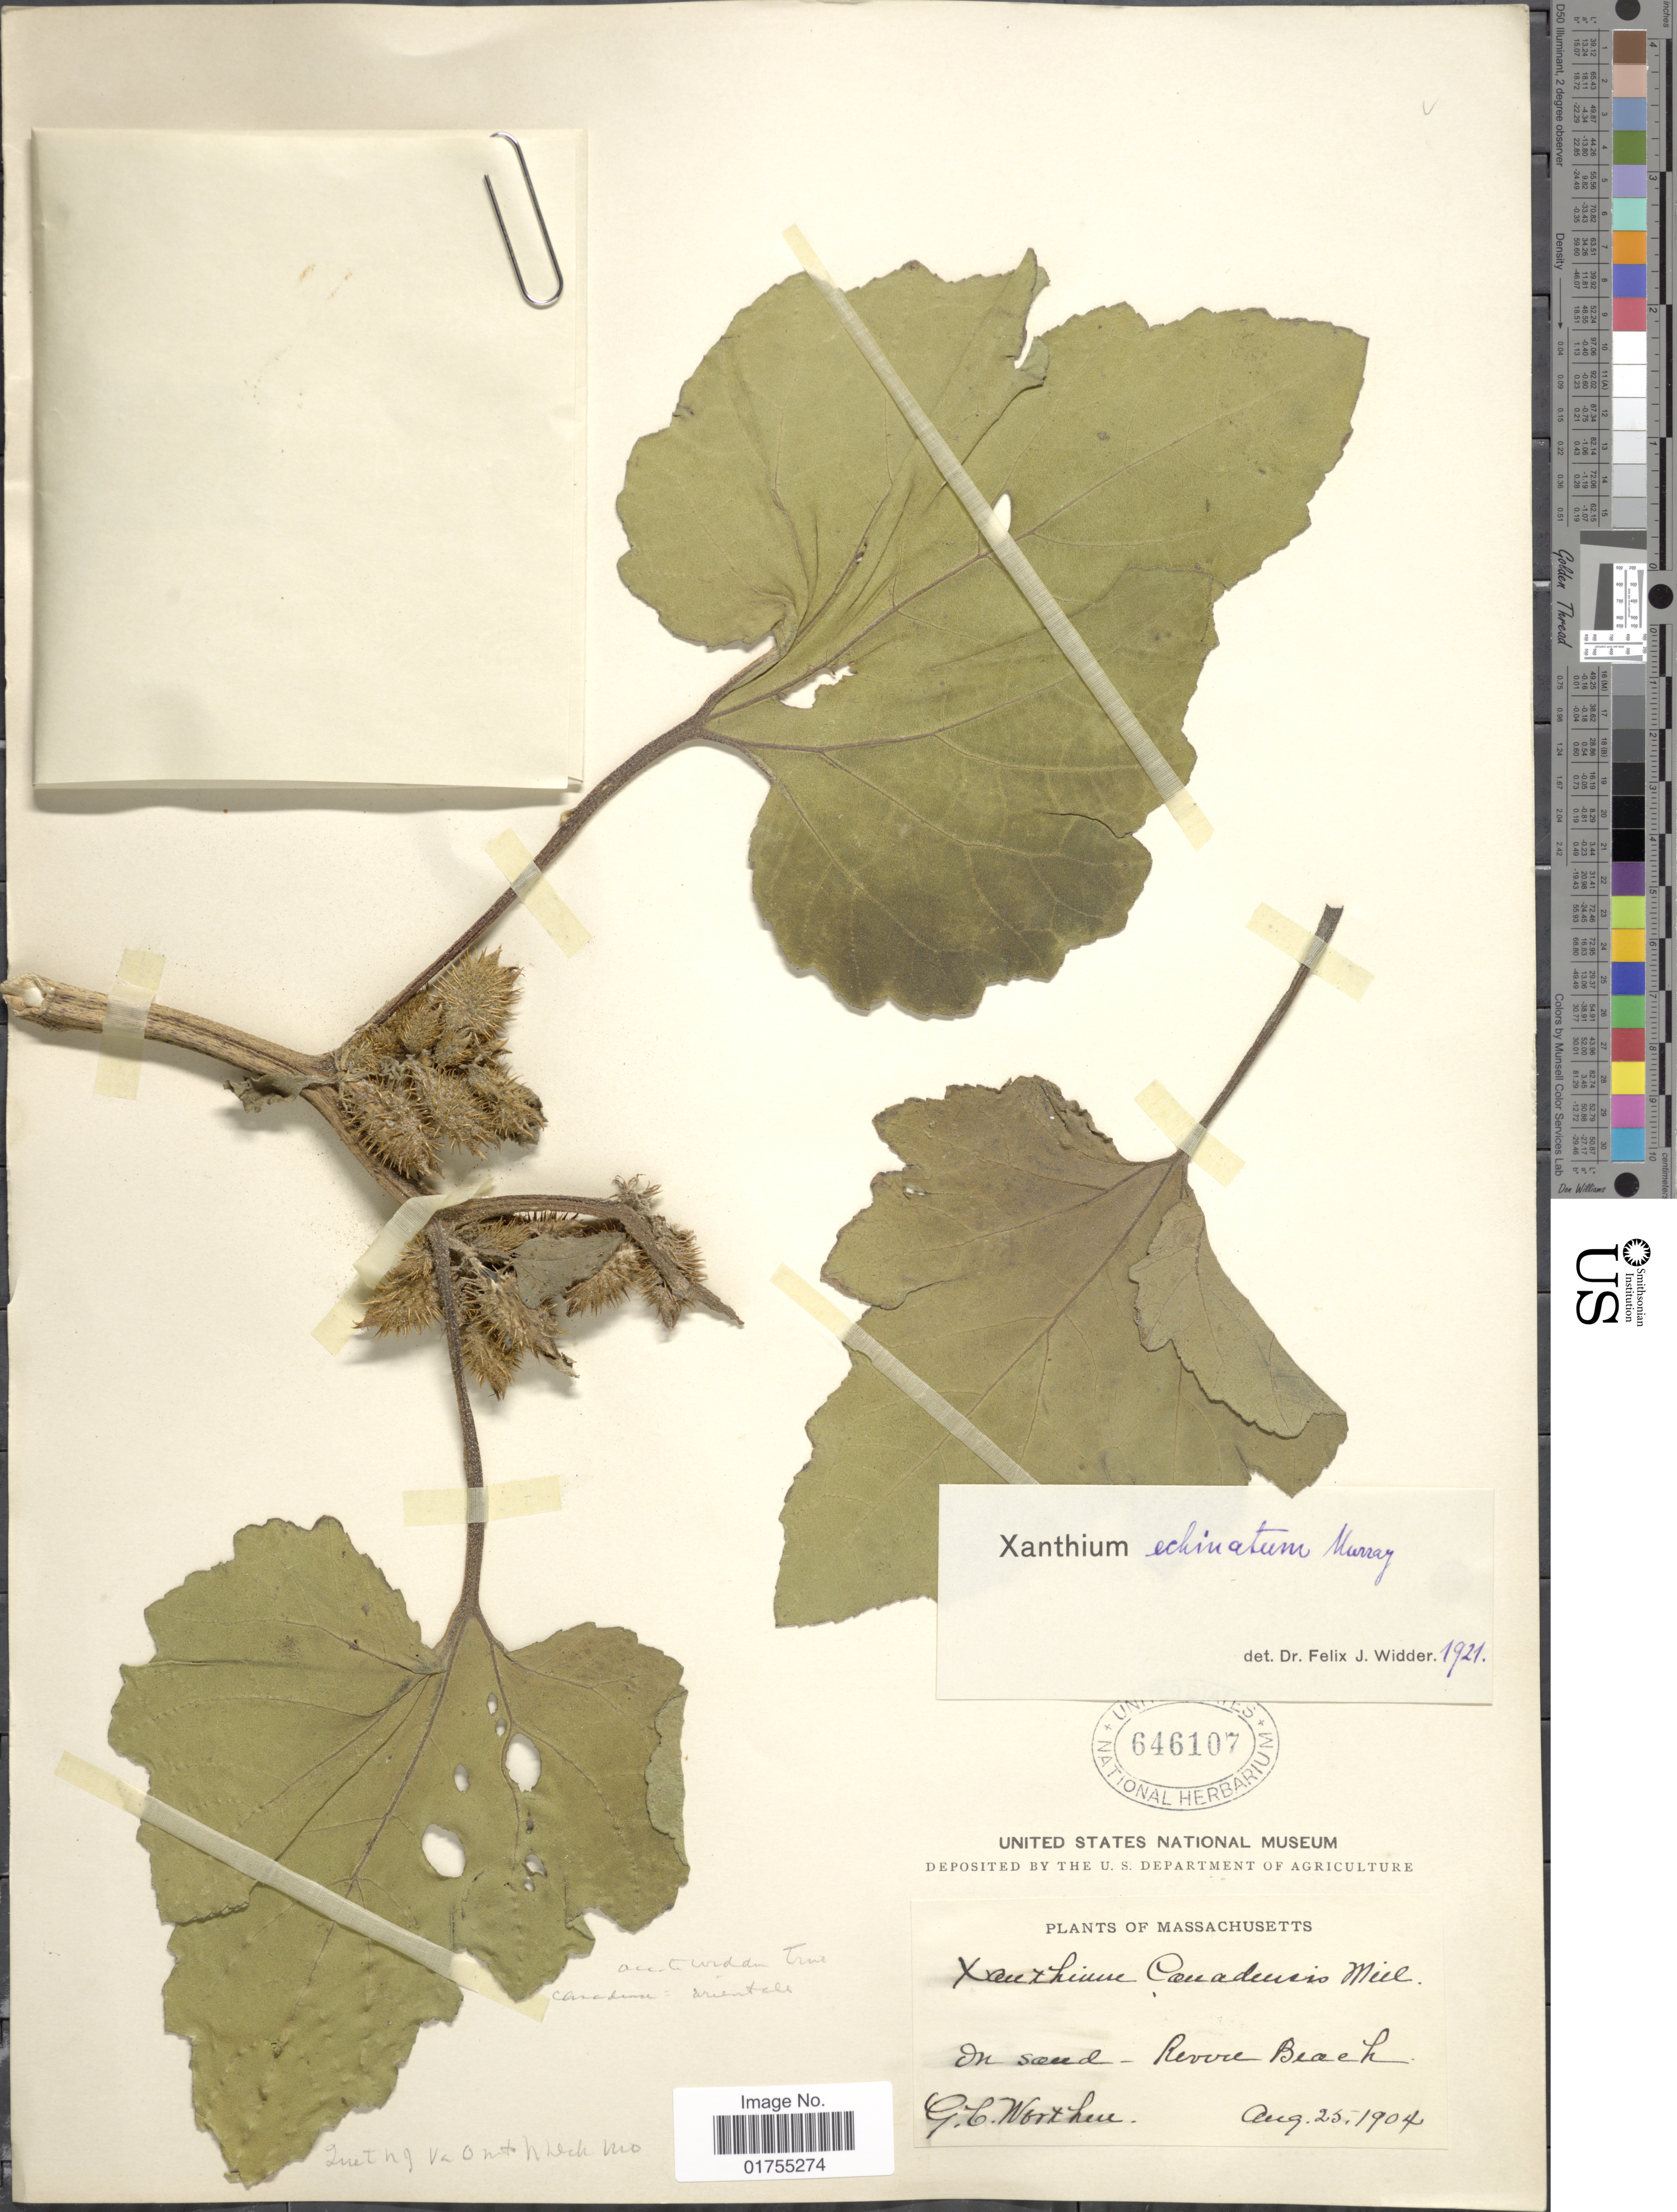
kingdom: Plantae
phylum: Tracheophyta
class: Magnoliopsida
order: Asterales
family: Asteraceae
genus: Xanthium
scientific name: Xanthium strumarium var. canadense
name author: (Mill.) Torr. & A. Gray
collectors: G. Worthen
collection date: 1904-08-25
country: United States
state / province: Massachusetts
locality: On sand - Revere Beach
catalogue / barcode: US 646107